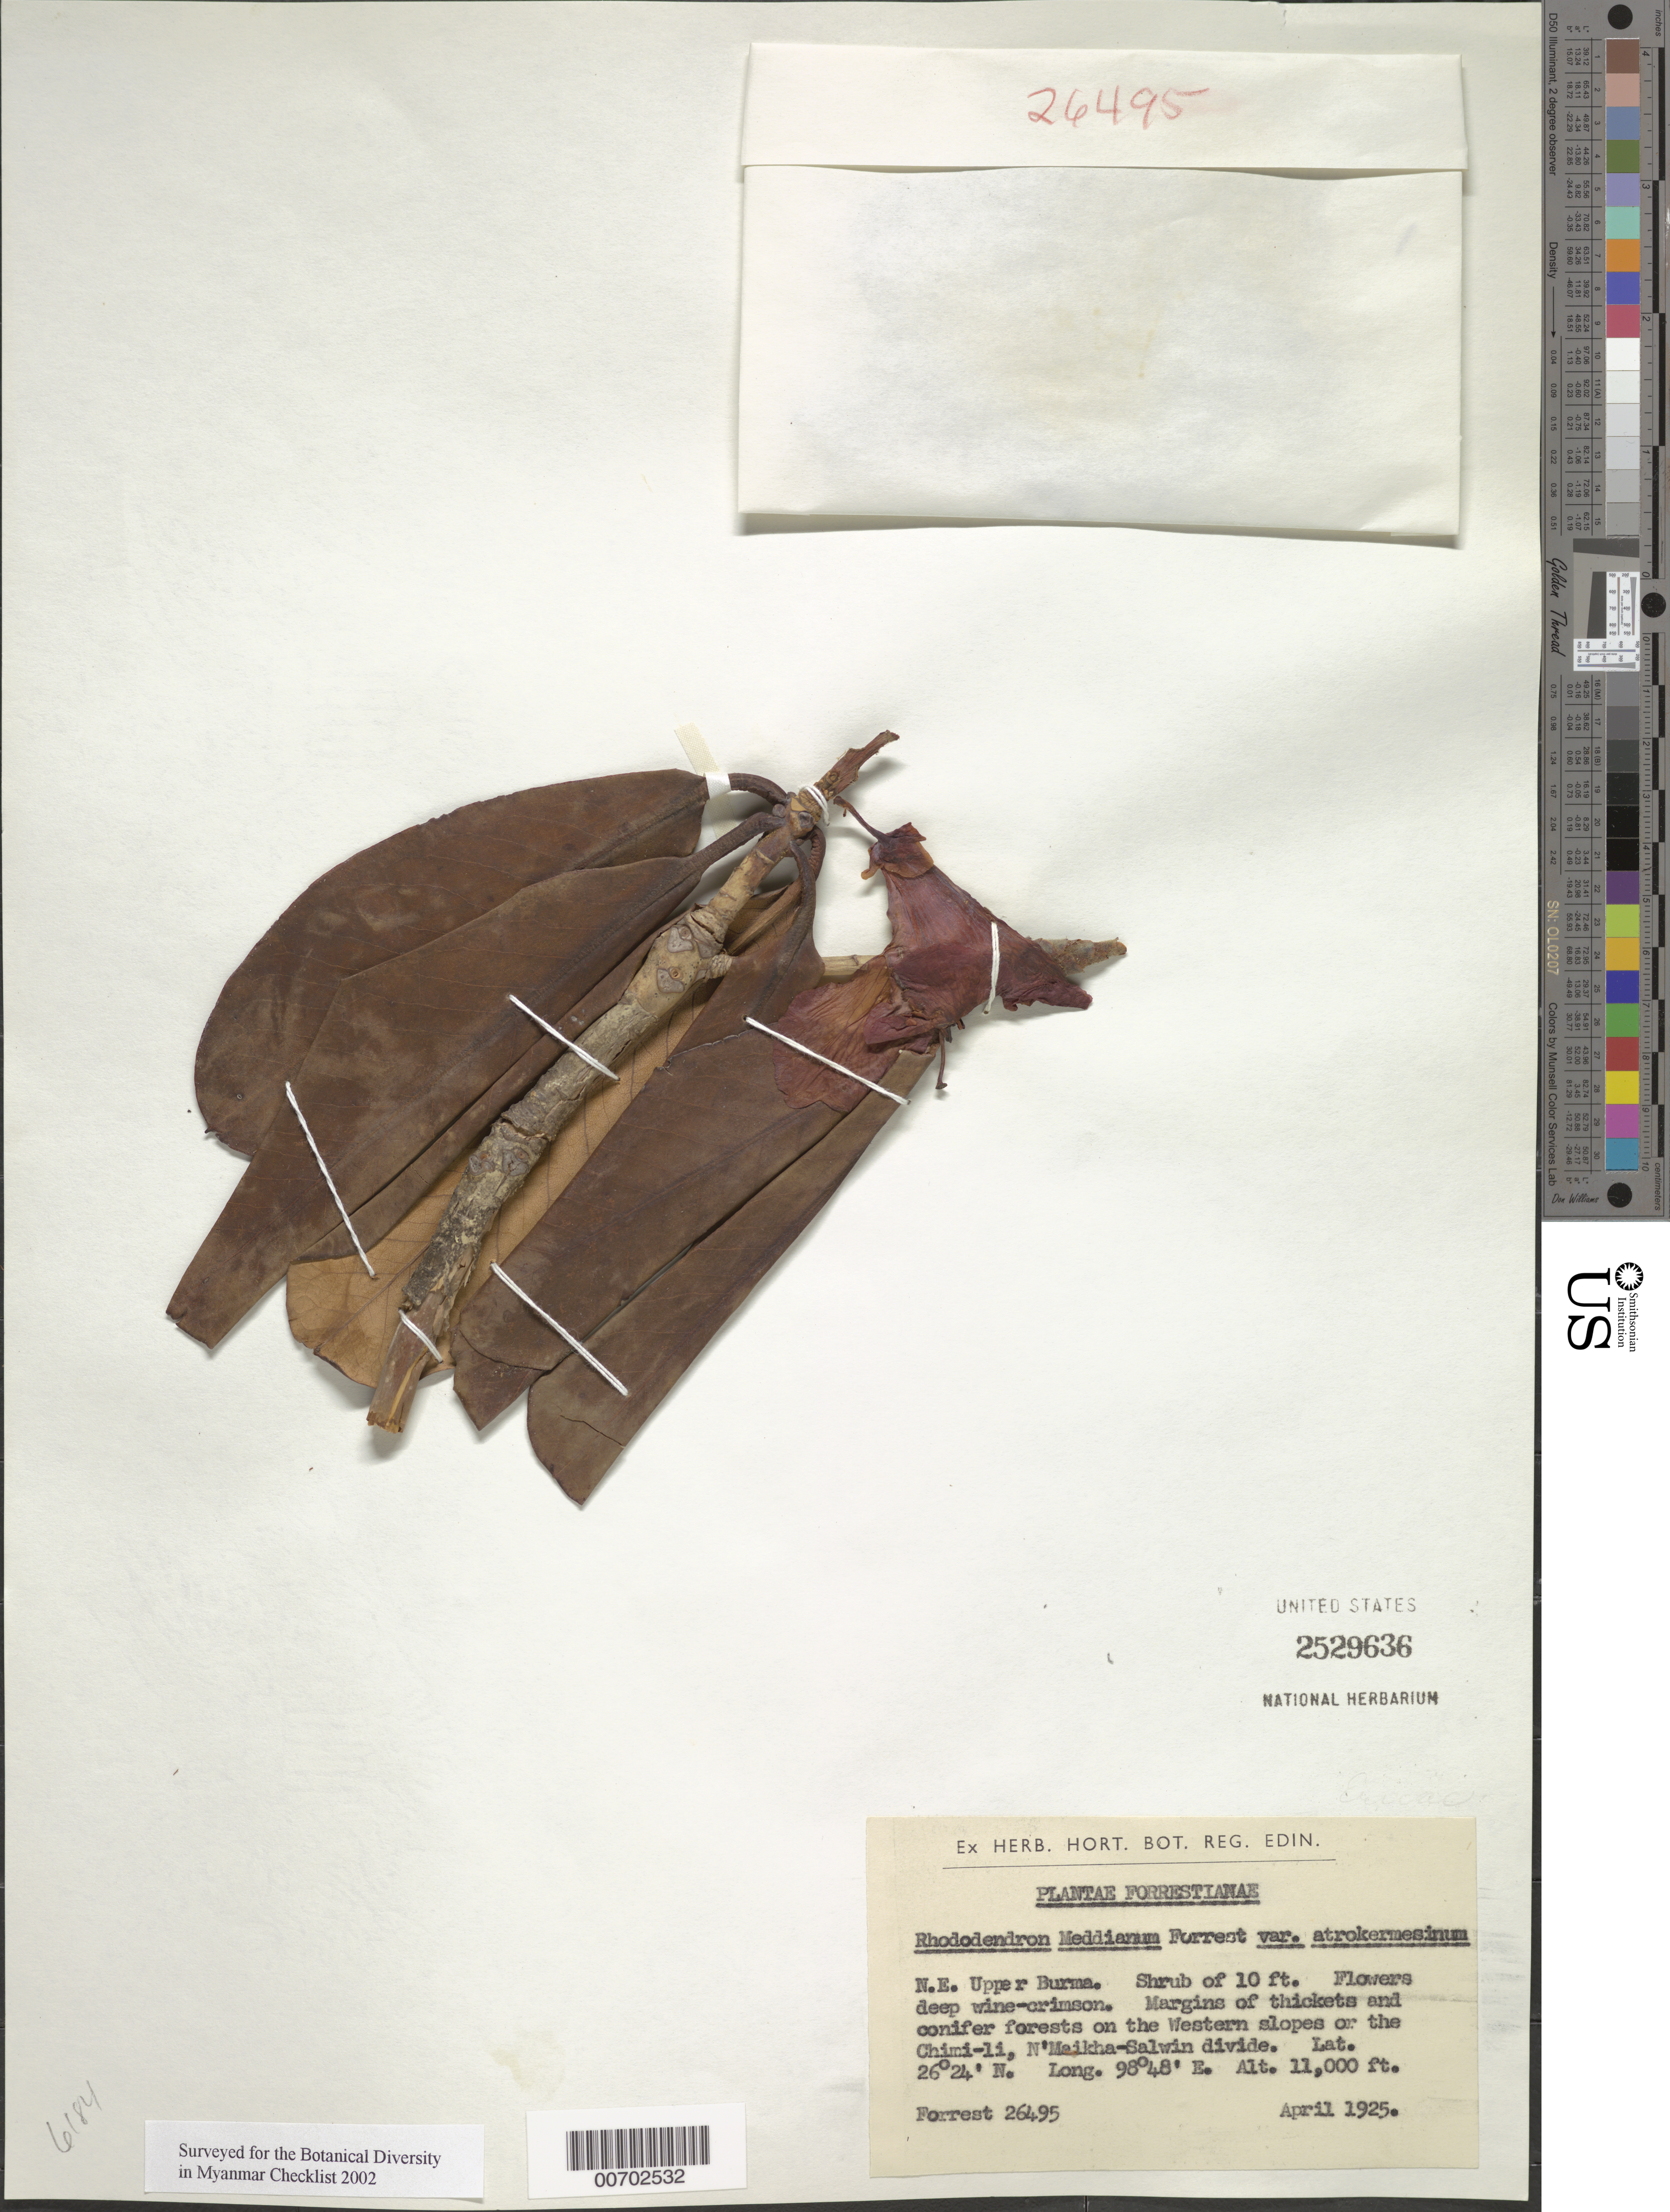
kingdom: Plantae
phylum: Tracheophyta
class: Magnoliopsida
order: Ericales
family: Ericaceae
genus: Rhododendron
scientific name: Rhododendron meddianum var. atrokermesinum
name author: Tagg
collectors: G. Forrest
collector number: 26495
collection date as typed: Apr 1925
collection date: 1925-04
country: Myanmar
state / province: Kachin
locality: N'Maikha-Salwin Divide, Chimi-li, W slopes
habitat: Margins of thickets an dconifer forests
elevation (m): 3353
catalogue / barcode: US 2529636